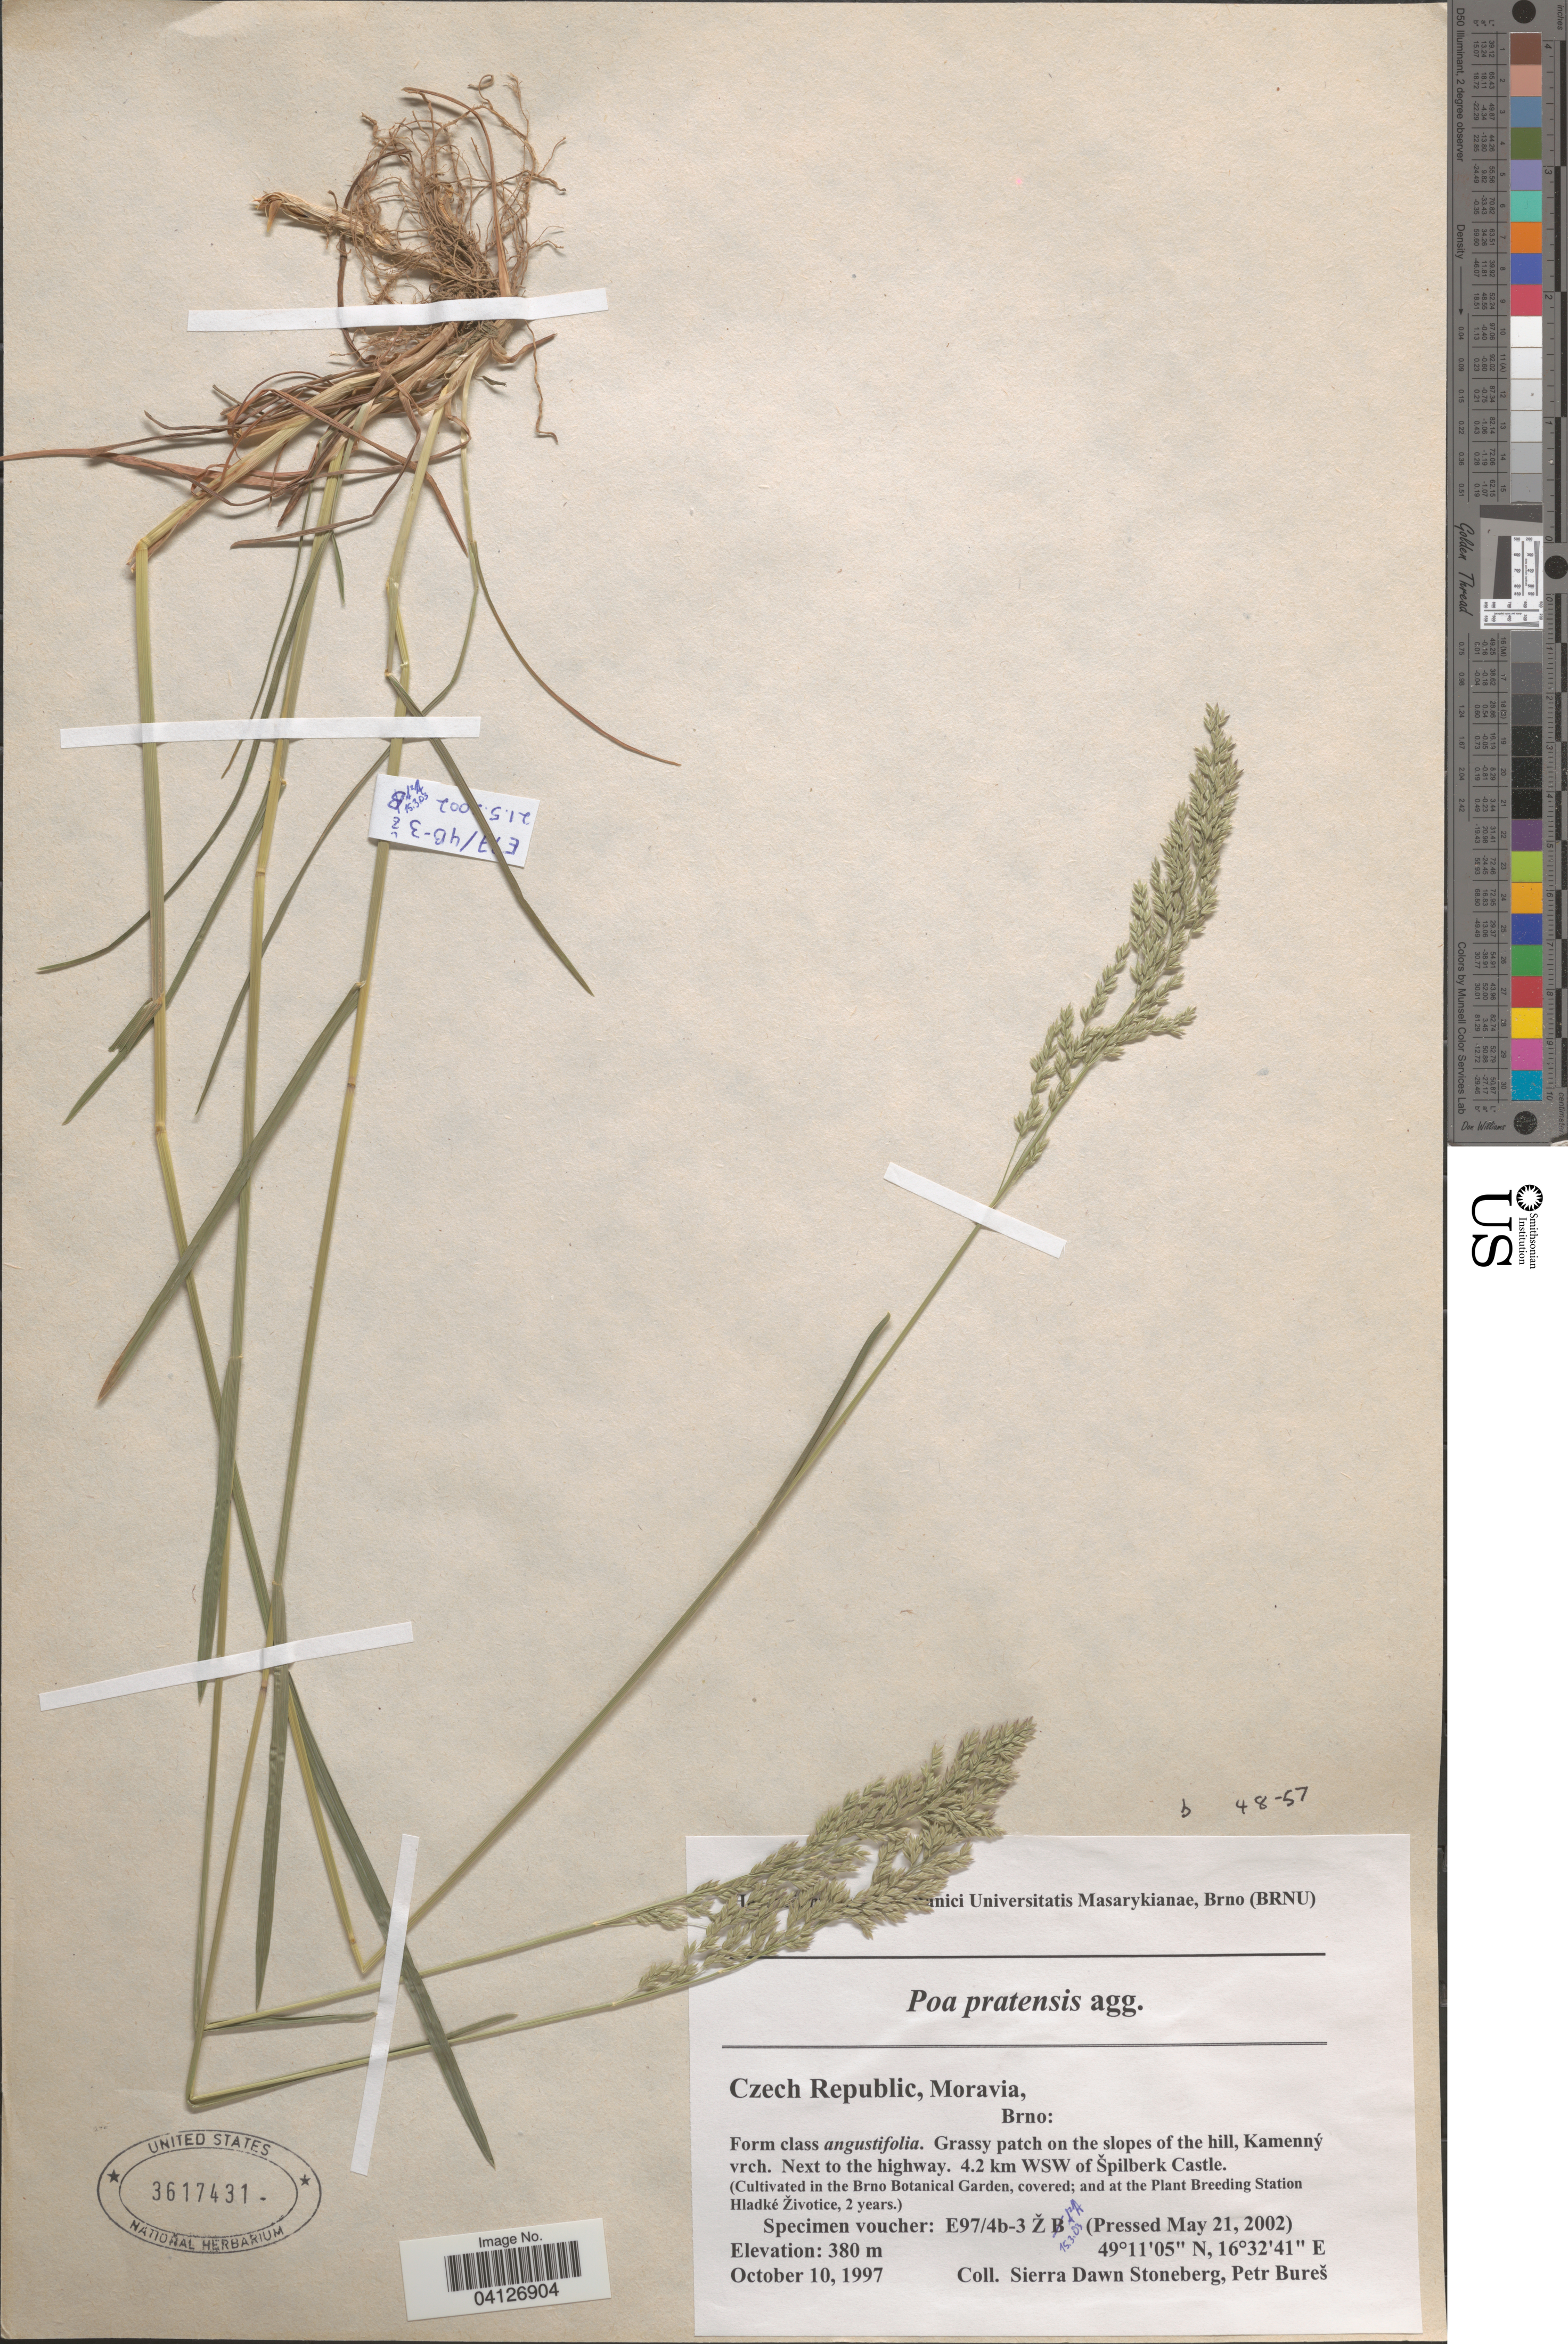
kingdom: Plantae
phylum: Tracheophyta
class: Liliopsida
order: Poales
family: Poaceae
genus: Poa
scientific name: Poa pratensis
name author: L.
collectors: Ex herb. instituti botanici Universitatis Masarykianae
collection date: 2002-05-21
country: Czechia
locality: In the Brno Botanical Garden, covered; and at the Plant Breeding Station Hladké Životice, 2 years.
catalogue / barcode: US 3617531